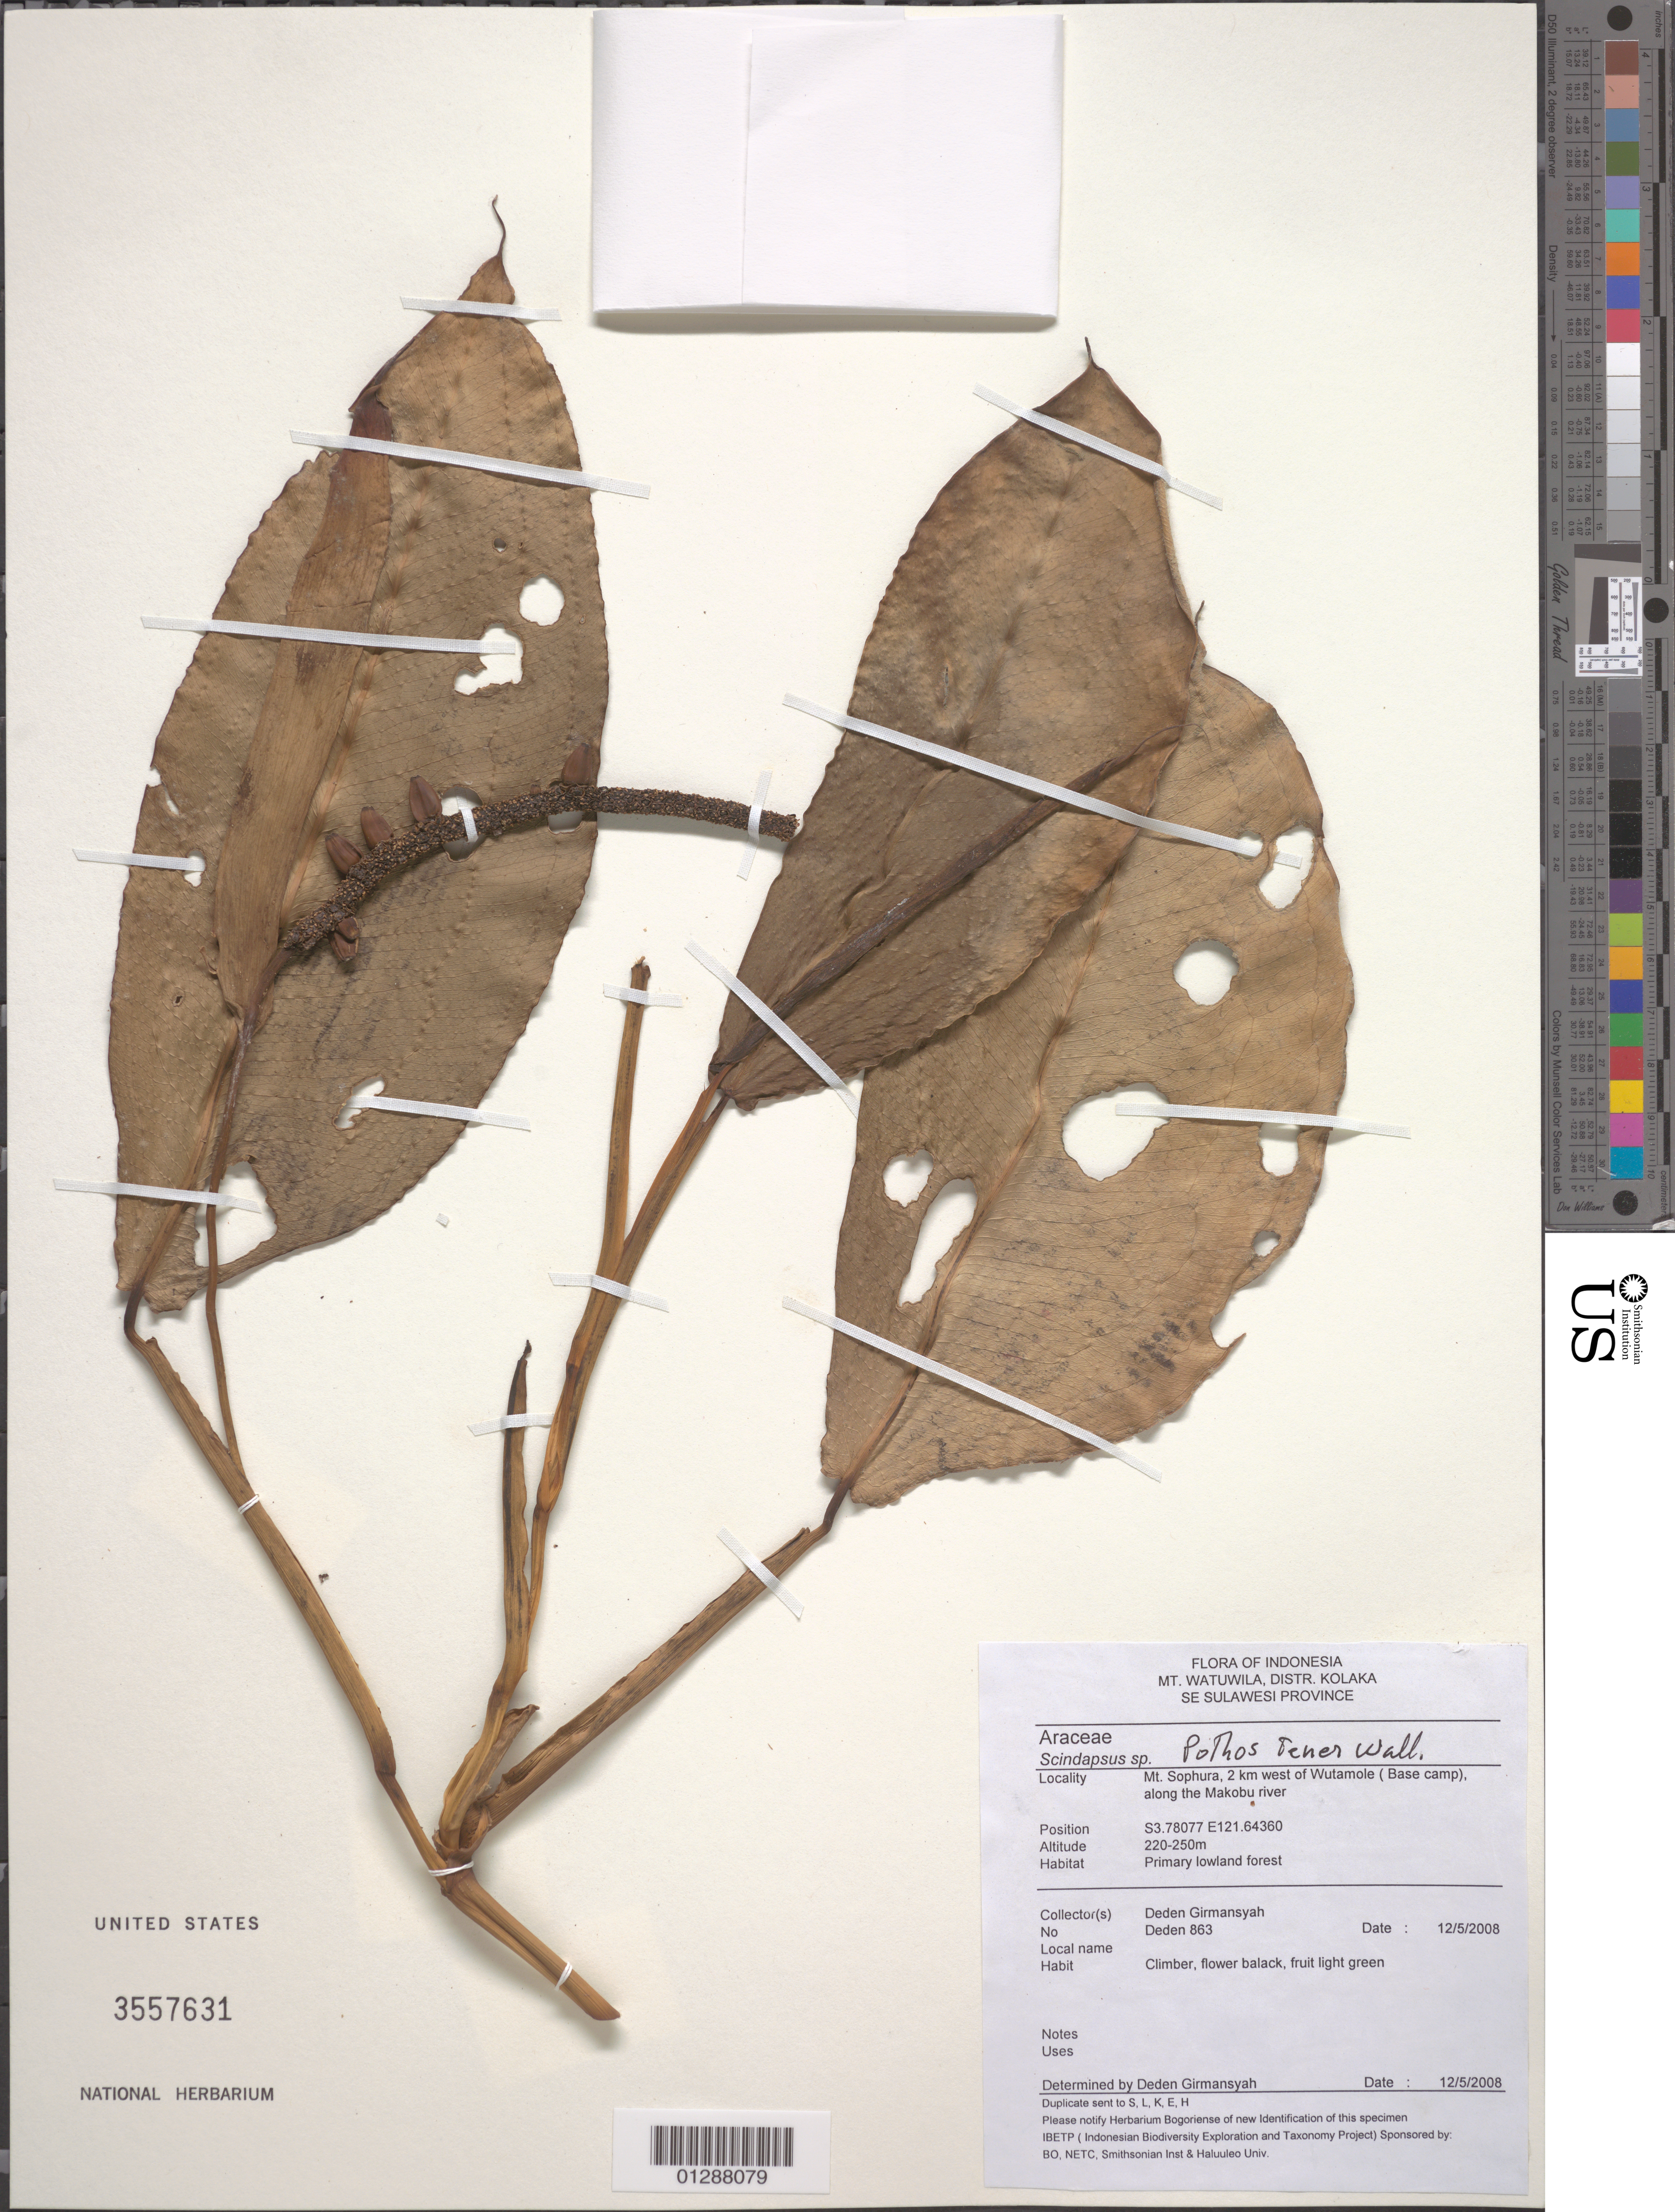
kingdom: Plantae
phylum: Tracheophyta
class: Liliopsida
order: Alismatales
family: Araceae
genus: Pothos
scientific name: Pothos tener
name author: Wall.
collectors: D. Girmansyah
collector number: Deden 863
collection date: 2008-05-12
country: Indonesia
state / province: Sulawesi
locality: Mt. Watuwila, Distr. Kolaka. SE Sulawesi. Mt. Sophura, 2 km west of Wutamole (Base camp), along the Makobu river.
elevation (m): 220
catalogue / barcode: US 3557631